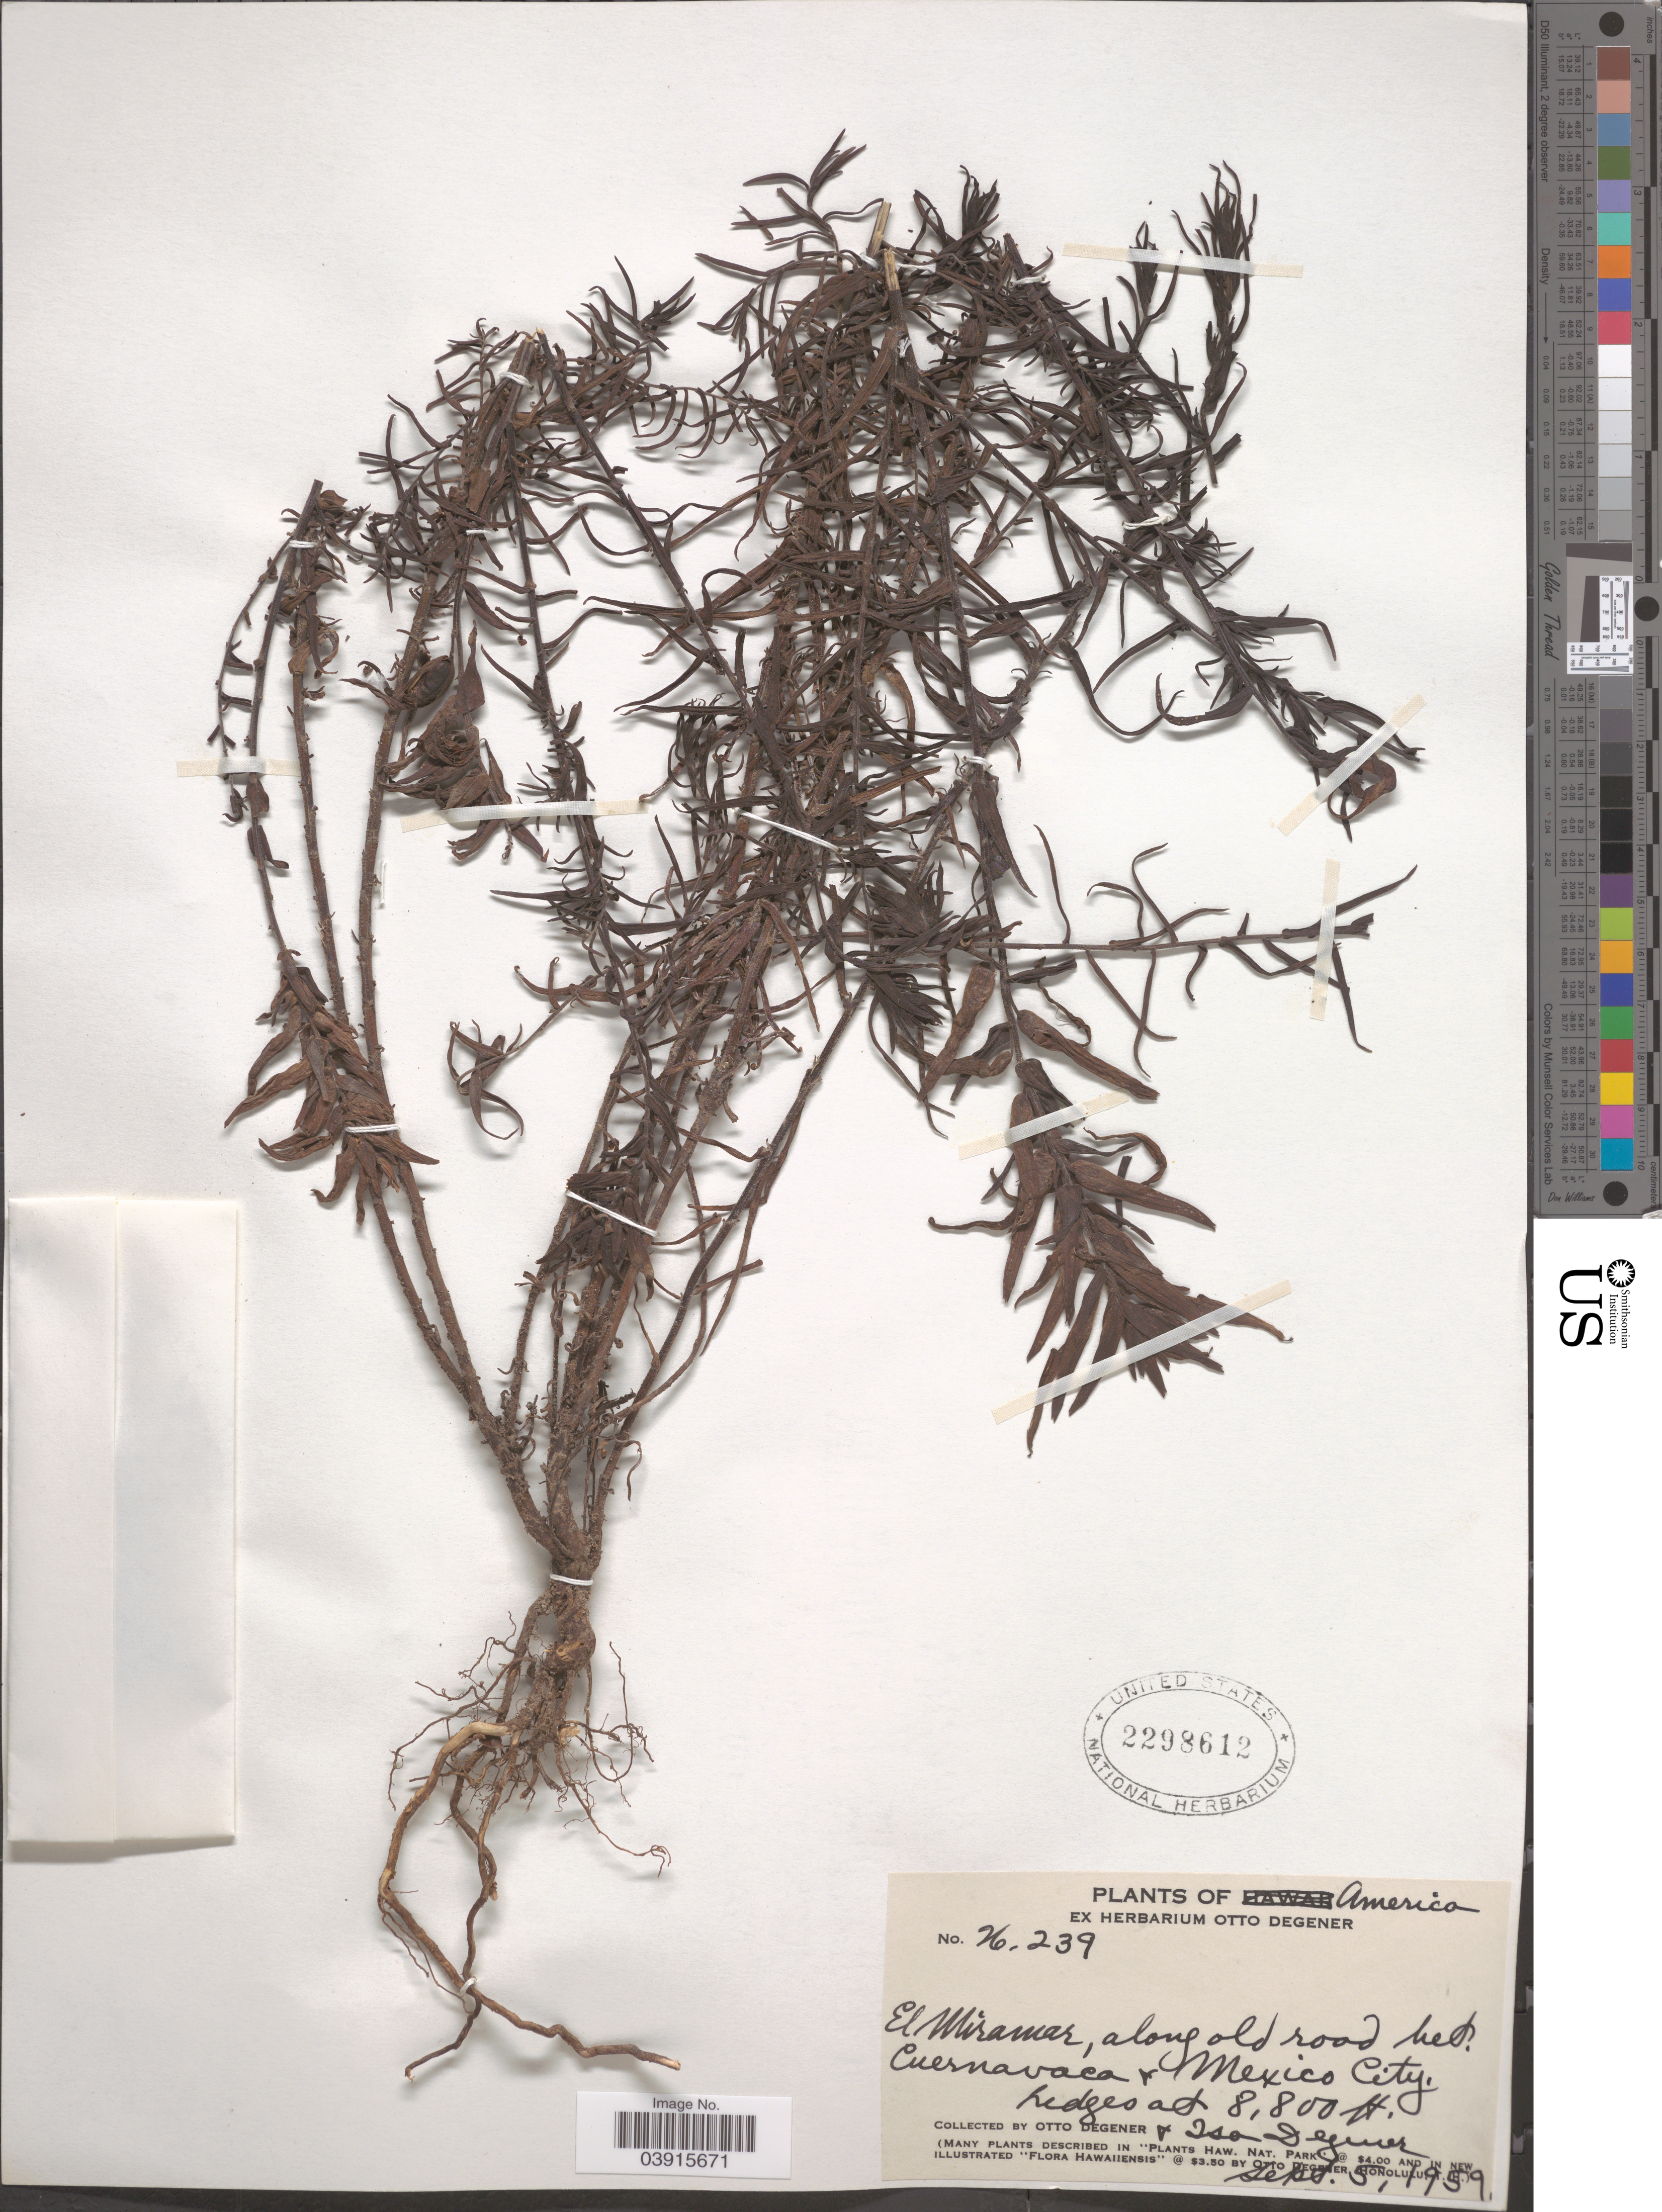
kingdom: Plantae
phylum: Tracheophyta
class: Magnoliopsida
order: Lamiales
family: Orobanchaceae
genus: Castilleja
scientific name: Castilleja tenuiflora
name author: Benth.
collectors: O. Degener & I. Degener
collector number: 26239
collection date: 1959-09-05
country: Mexico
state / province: México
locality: El Miramar, along old road bet. Cuernavaca & Mexico City.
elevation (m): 2682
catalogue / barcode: US 2298612